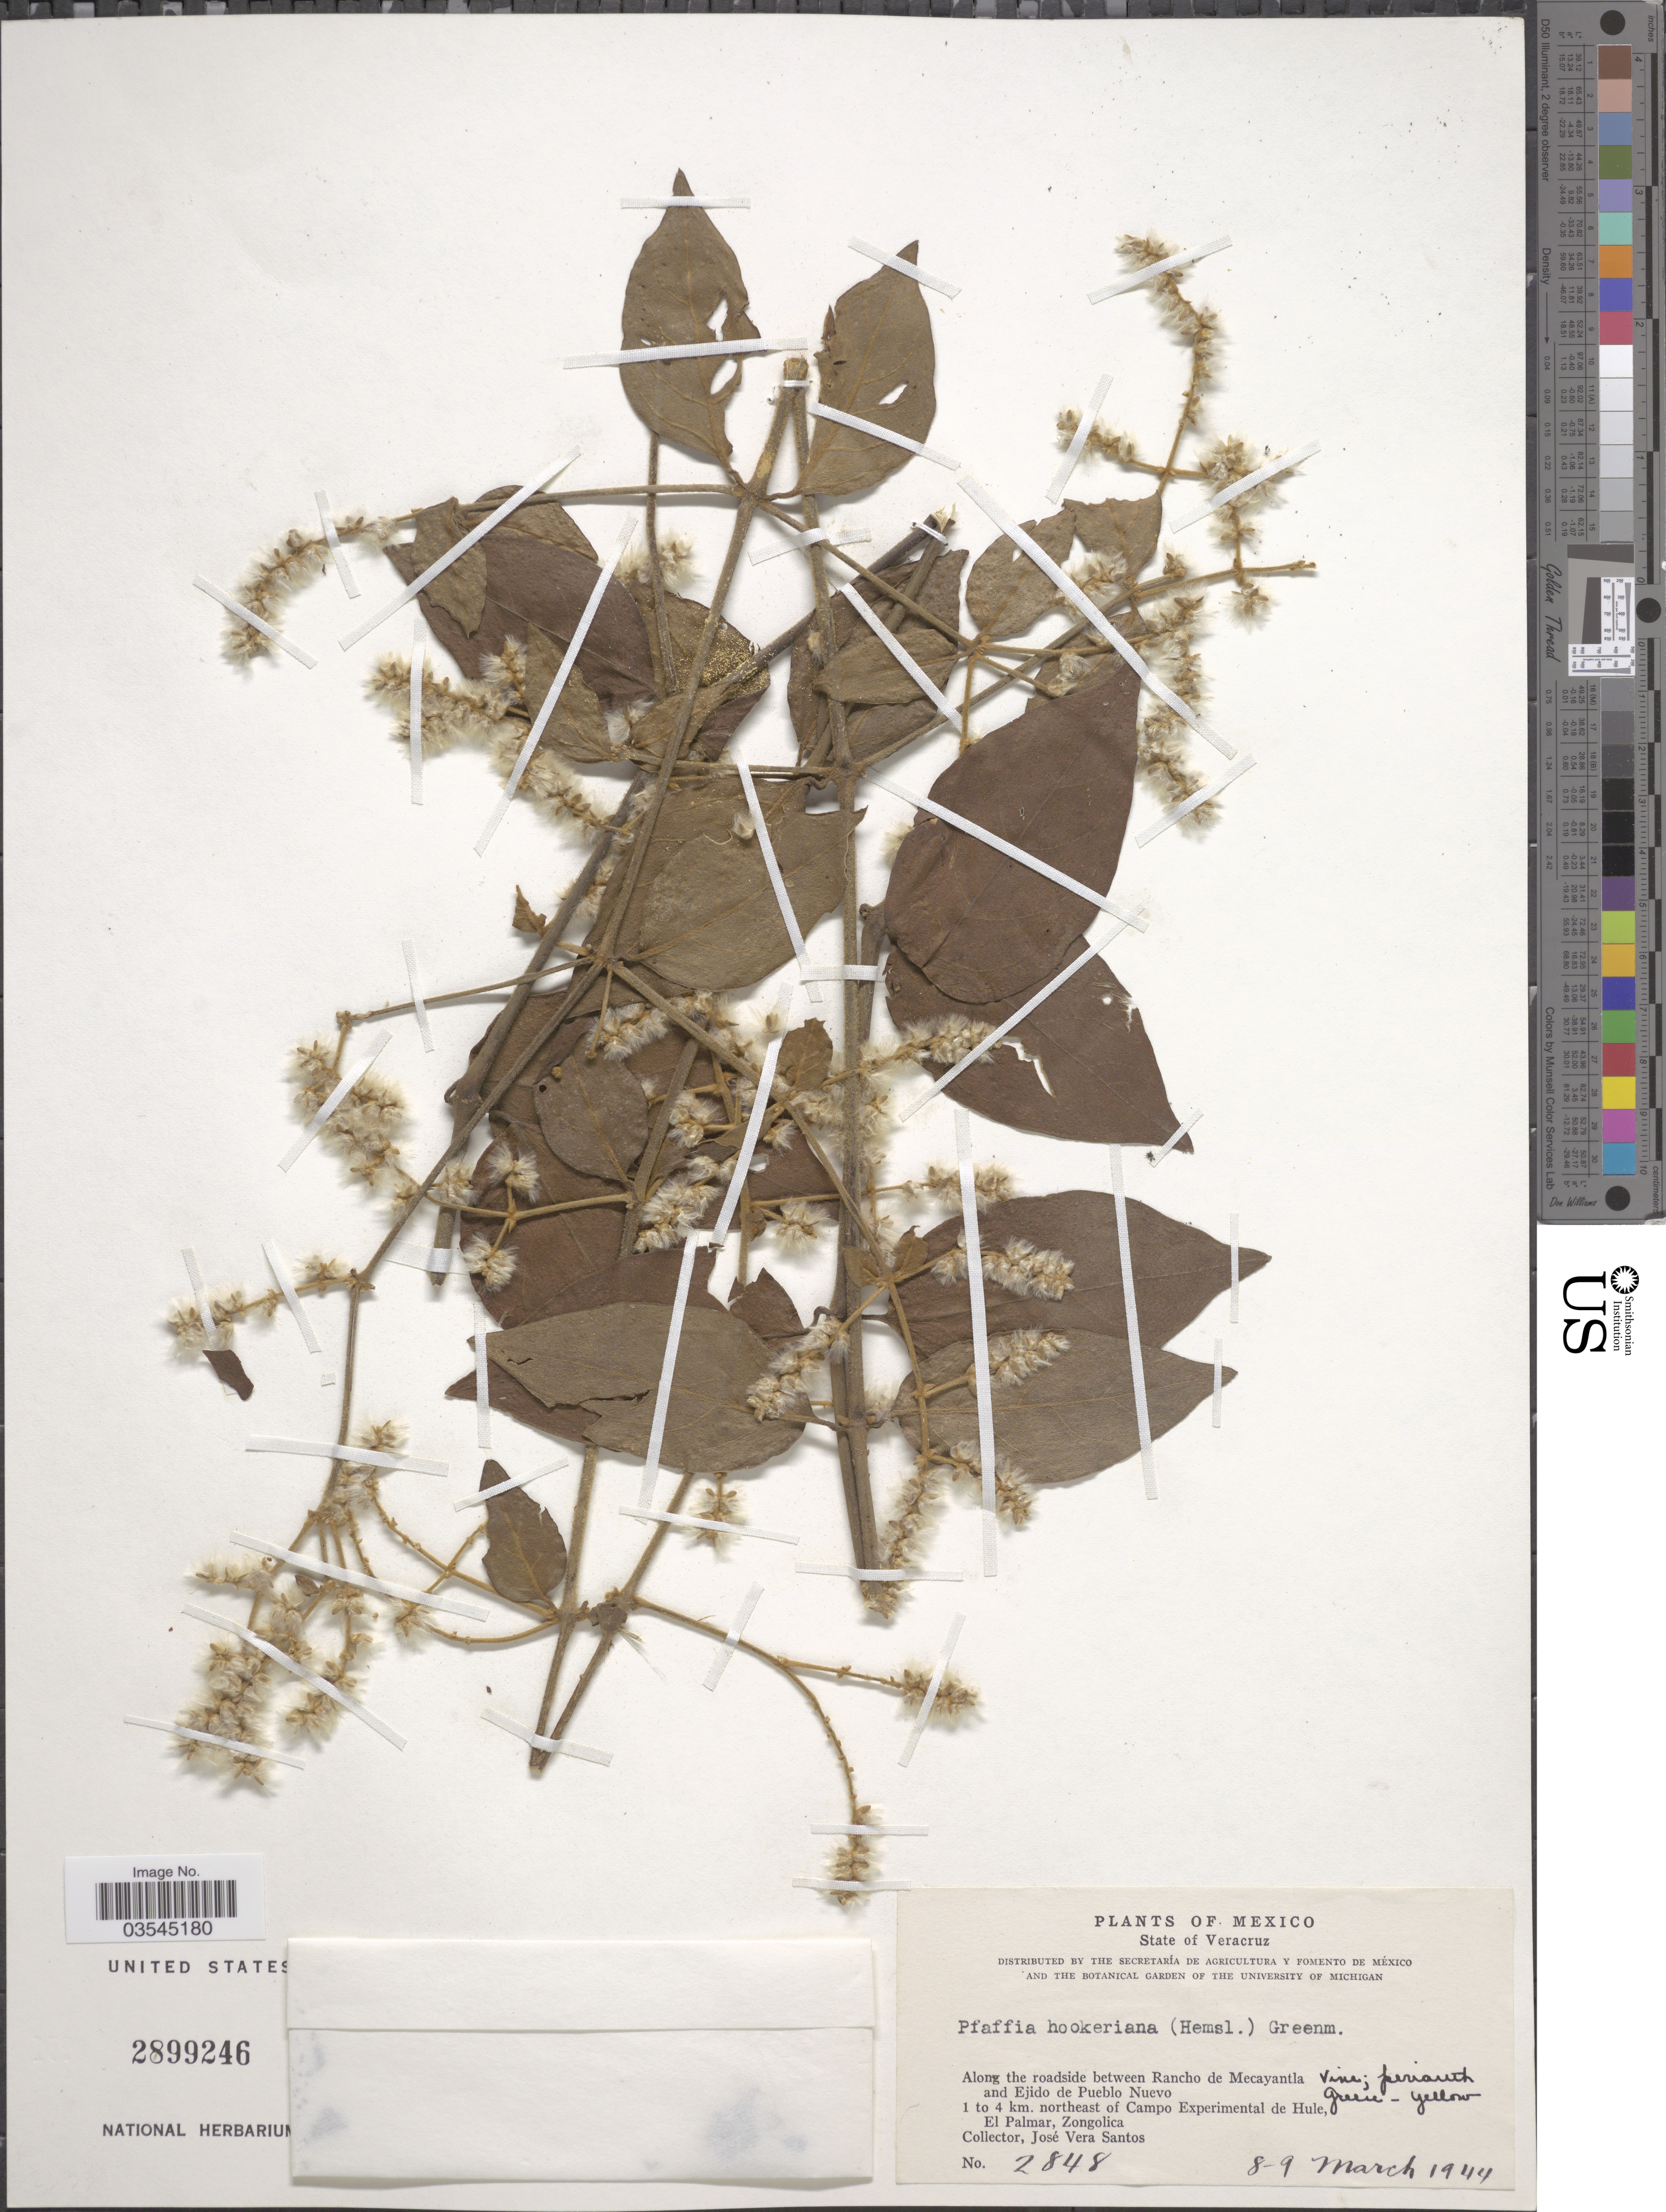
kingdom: Plantae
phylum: Tracheophyta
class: Magnoliopsida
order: Caryophyllales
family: Amaranthaceae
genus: Pfaffia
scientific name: Pfaffia hookeriana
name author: (Hemsl.) Greenm.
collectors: J. V. Santos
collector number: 2848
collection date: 1944-03-08/1944-03-09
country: Mexico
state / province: Veracruz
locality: State of Veracruz. Alogn the roadside between Rancho de Mecayantla and Ejido de Pueblo Nuevo. 1 to 4 km. northeast of Campo Experimental de Hule, El Palmar, Zongolica.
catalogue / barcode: US 2899246